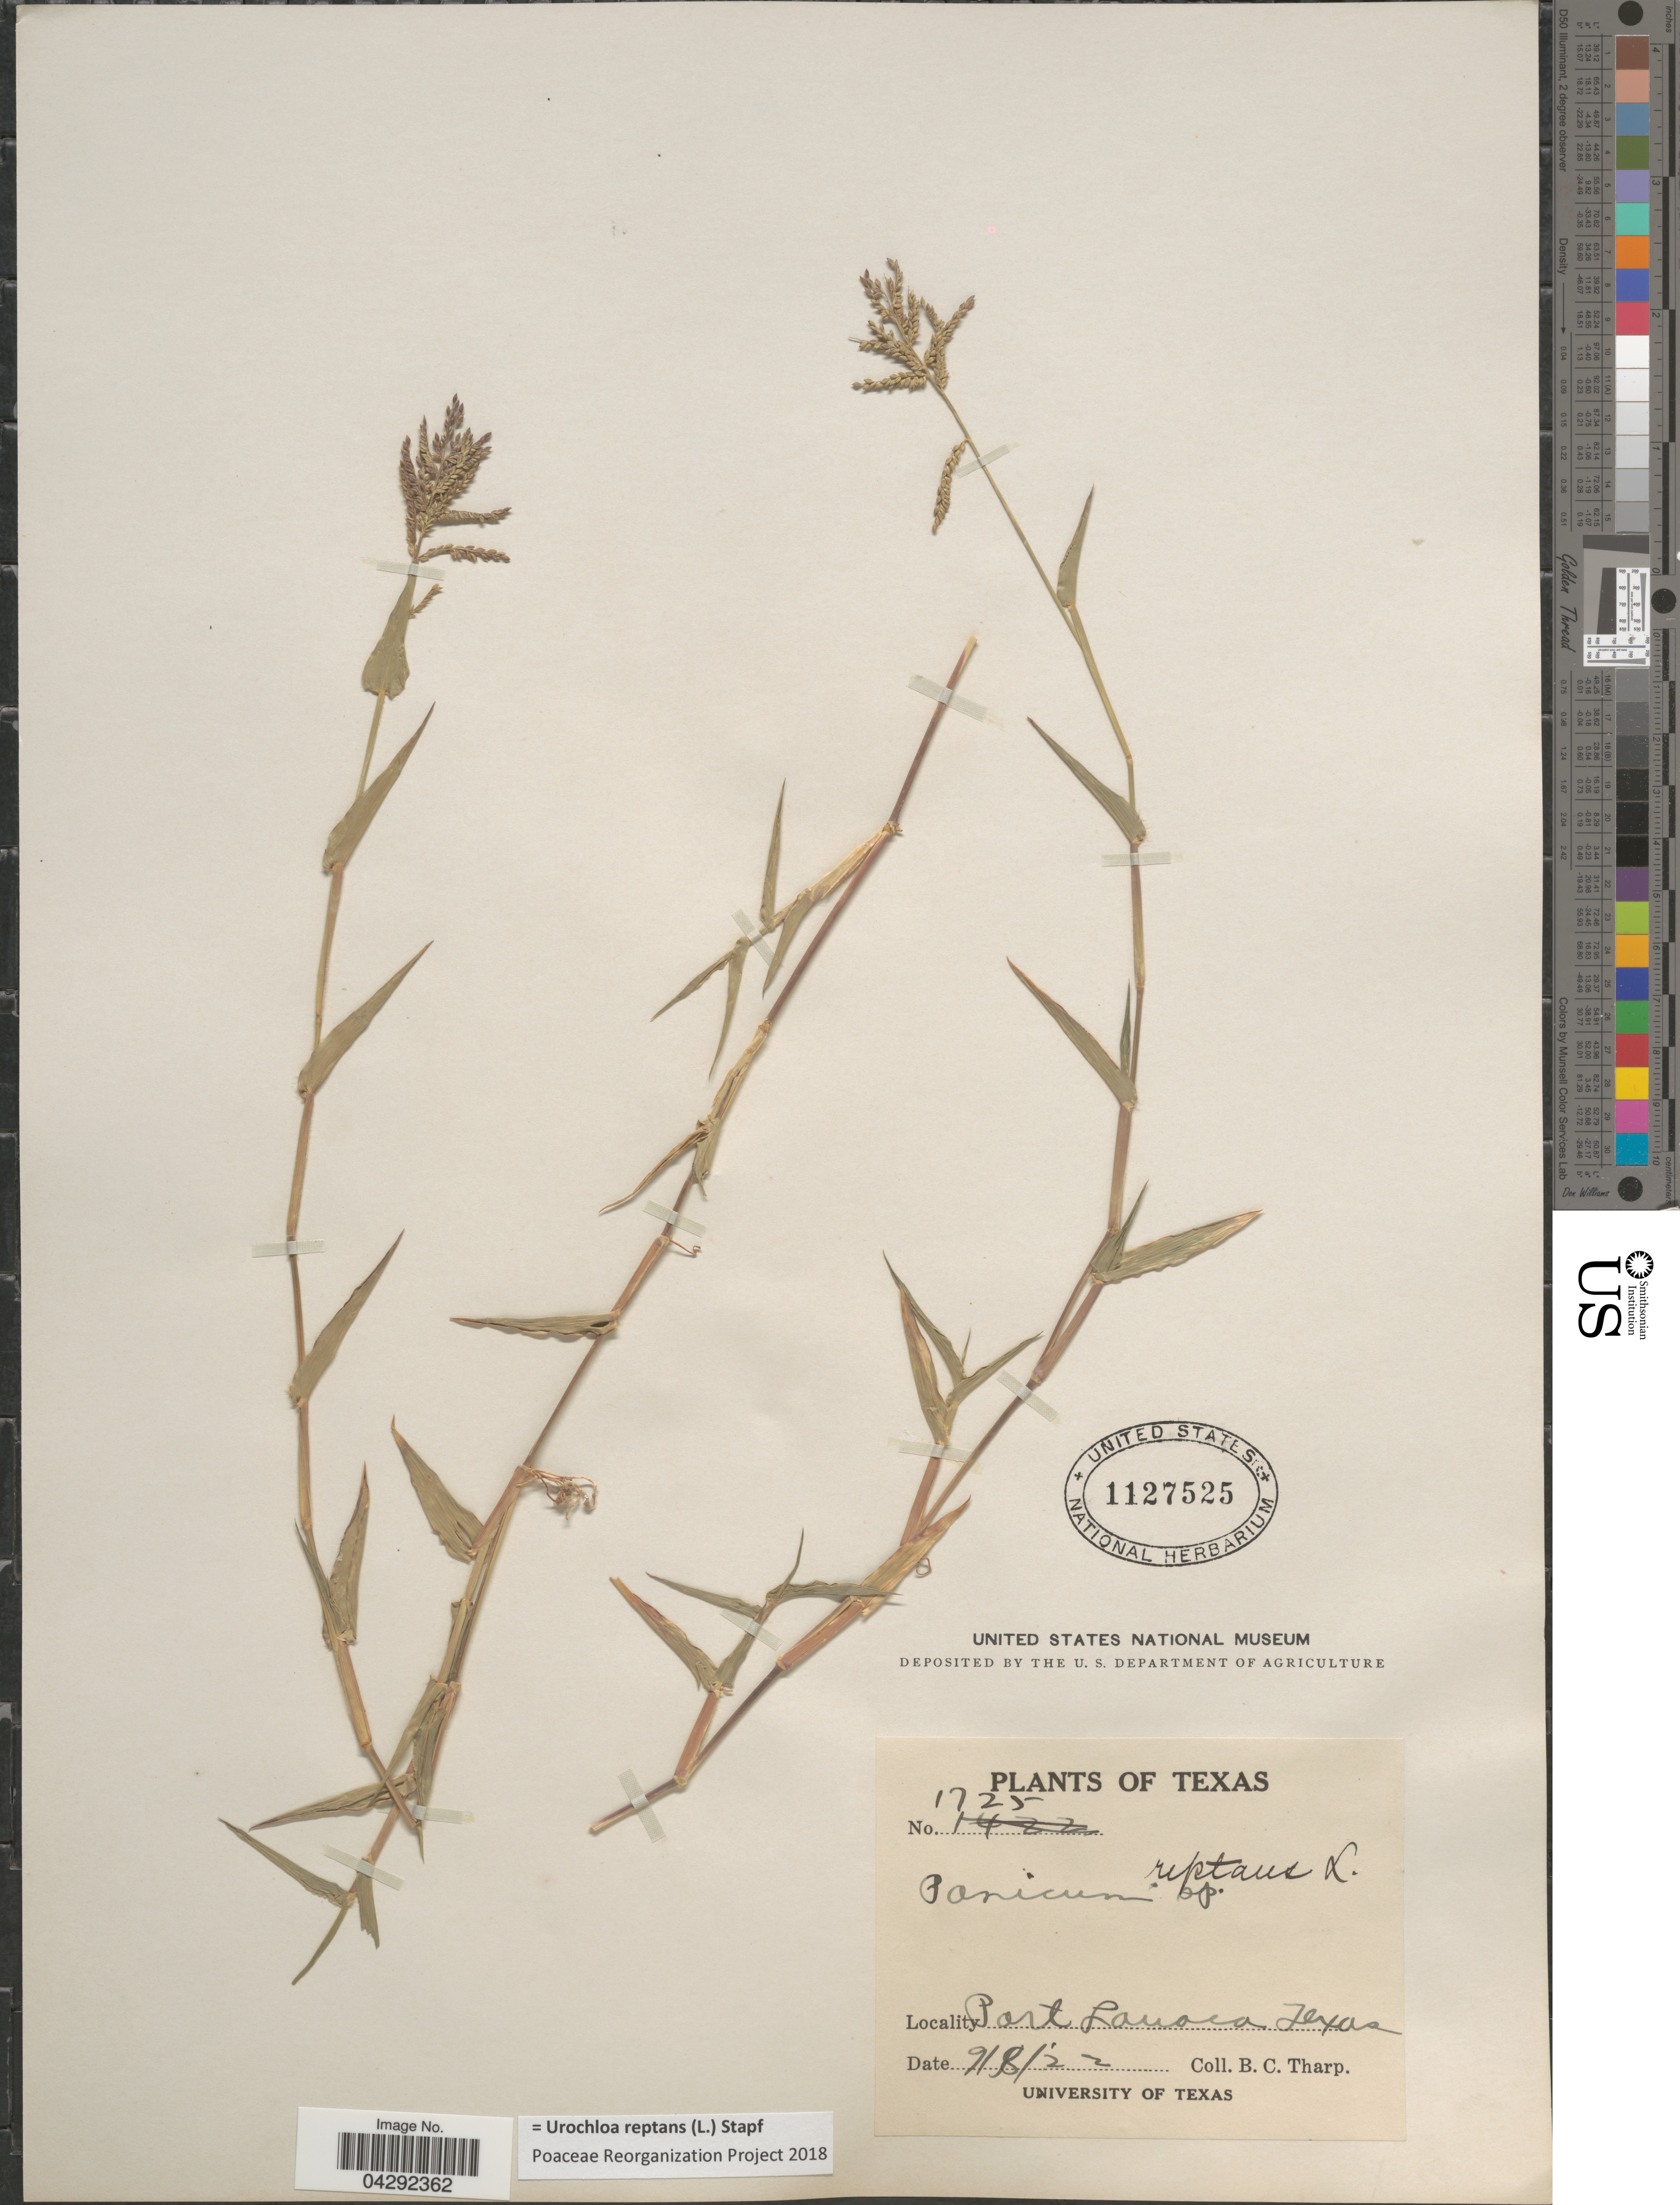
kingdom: Plantae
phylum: Tracheophyta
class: Liliopsida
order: Poales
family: Poaceae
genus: Urochloa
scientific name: Urochloa reptans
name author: (L.) Stapf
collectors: B. C. Tharp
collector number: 1725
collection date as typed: Transcribed d/m/y: 8/9/22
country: United States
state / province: Texas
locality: Port Lavaca.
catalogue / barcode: US 1127525